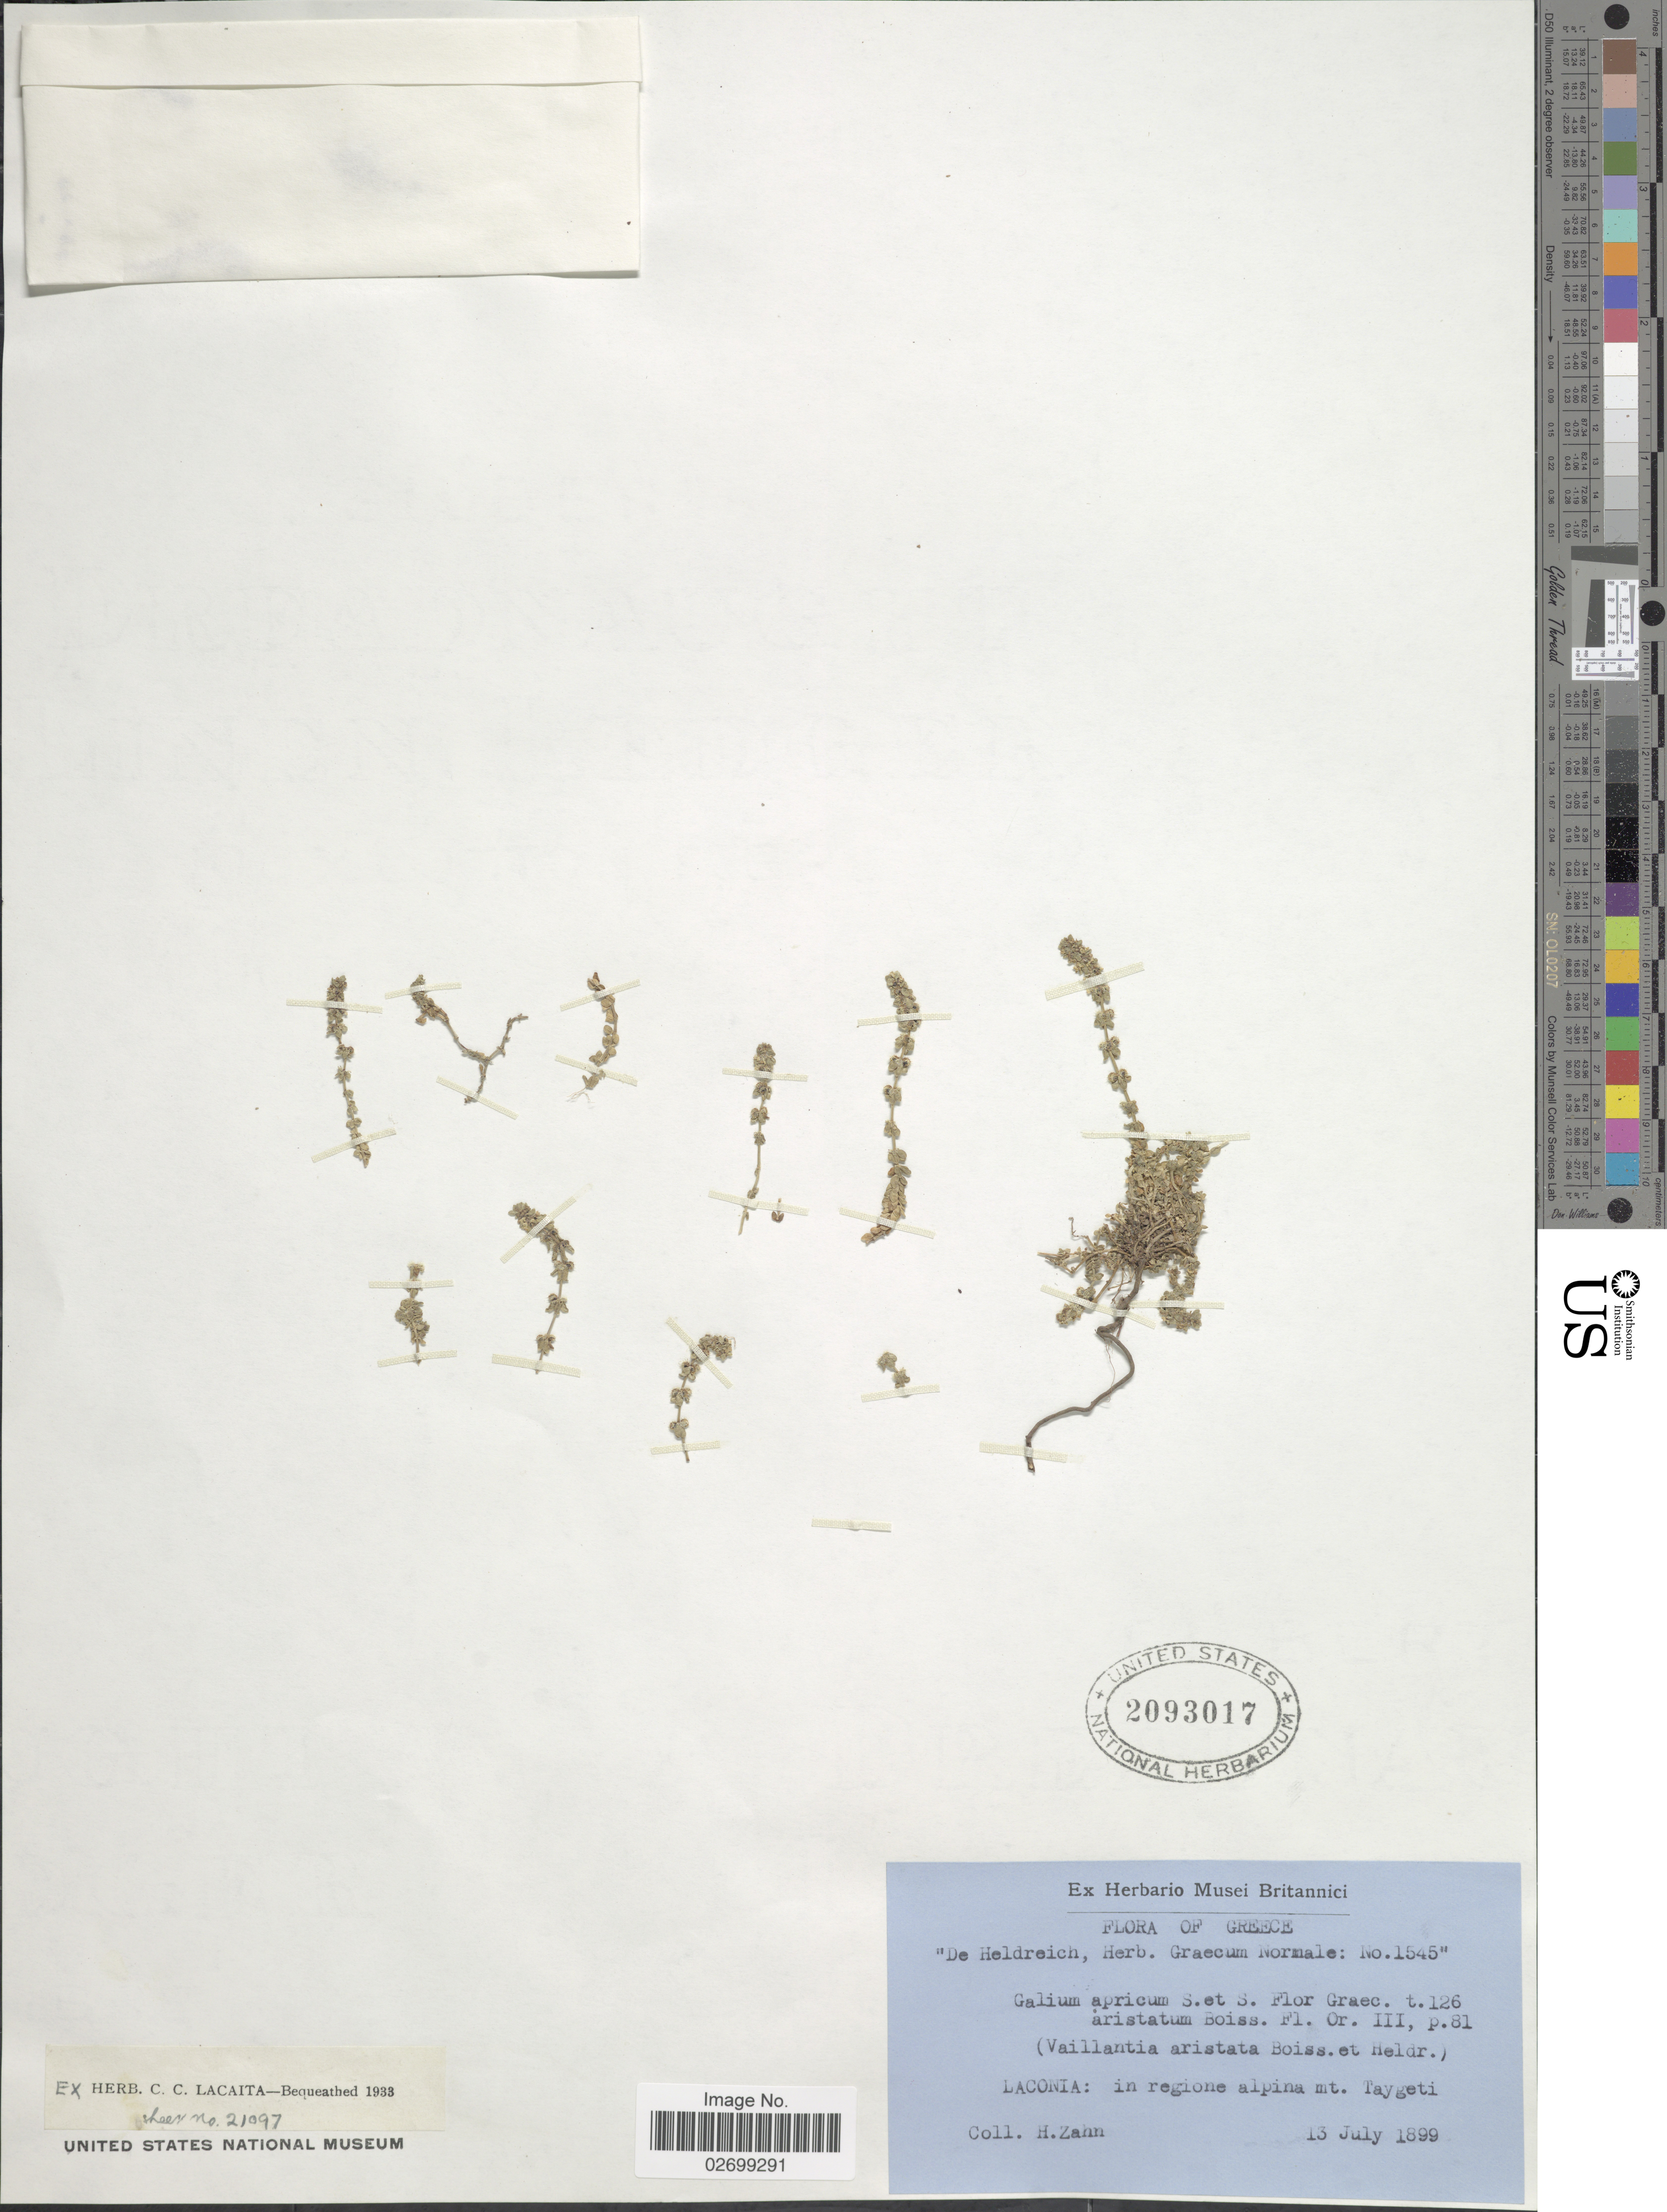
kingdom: Plantae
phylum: Tracheophyta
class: Magnoliopsida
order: Gentianales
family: Rubiaceae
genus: Valantia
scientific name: Valantia aprica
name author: (Sibth. & Sm.) Boiss. & Heldr.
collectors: H. Zahn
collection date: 1899-07-13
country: Greece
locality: Laconia: in regione alpina mt. Taygeti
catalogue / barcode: US 2093017